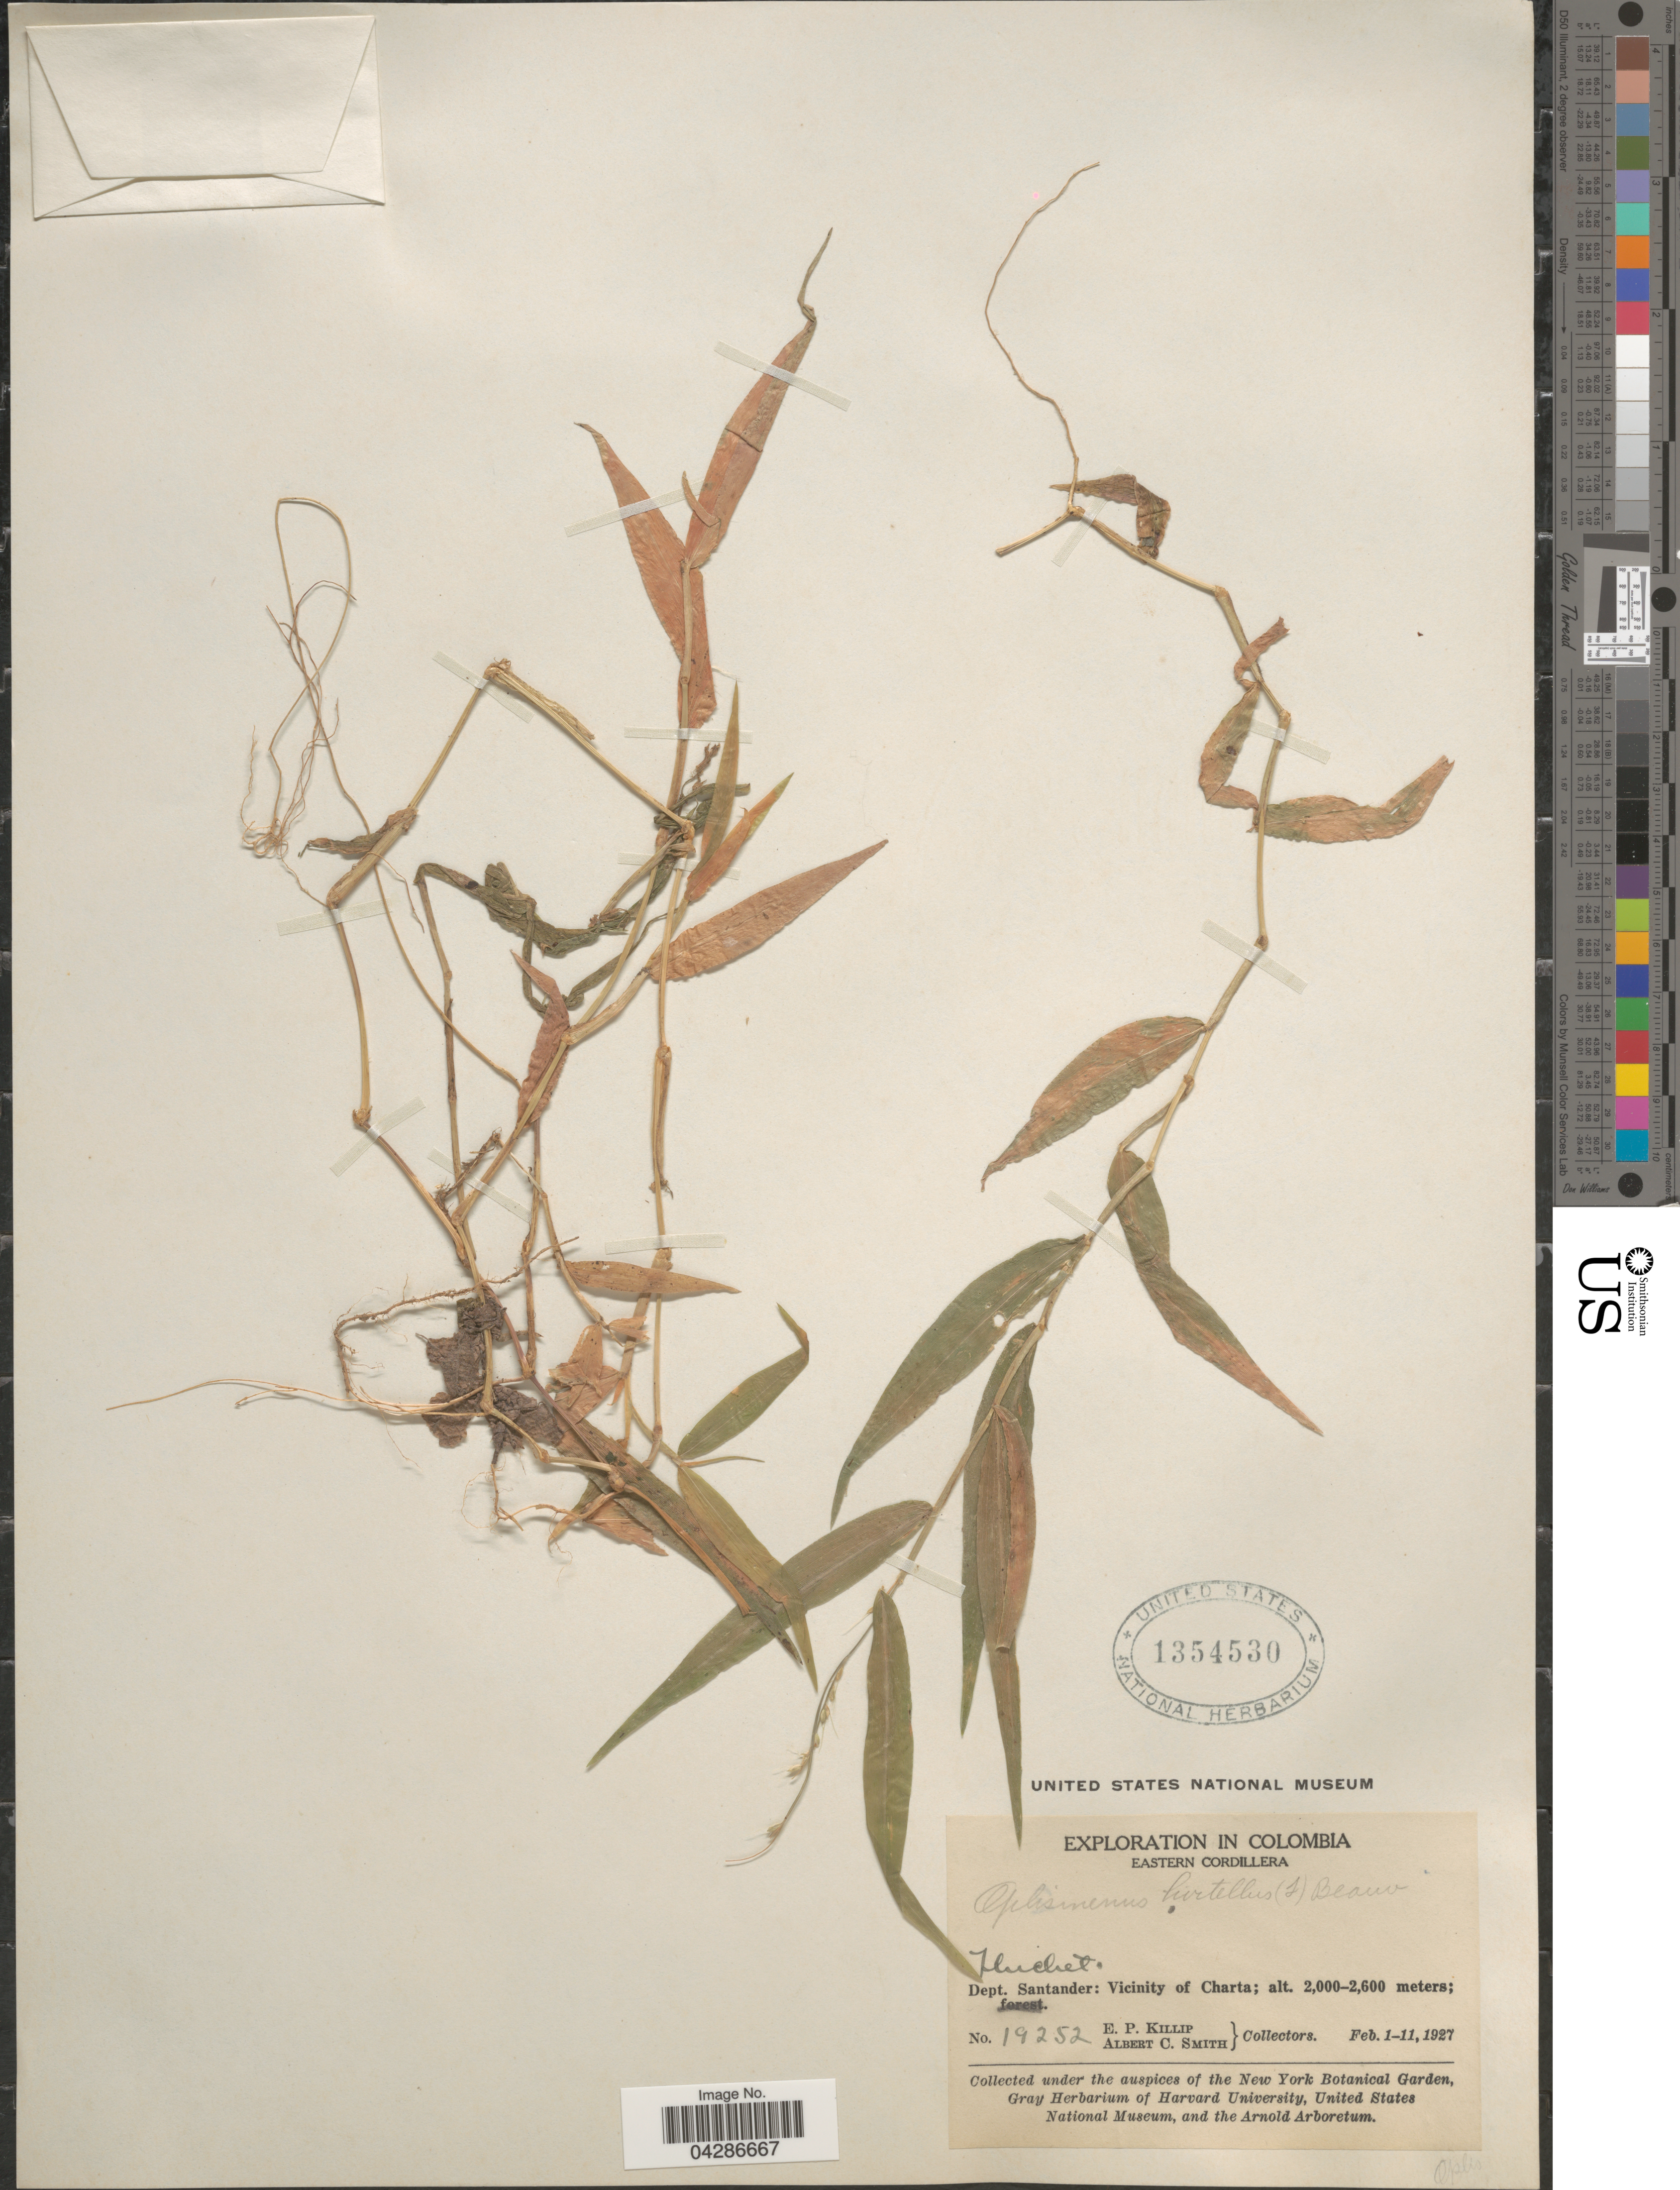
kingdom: Plantae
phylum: Tracheophyta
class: Liliopsida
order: Poales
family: Poaceae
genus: Oplismenus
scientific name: Oplismenus hirtellus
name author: (L.) P. Beauv.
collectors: E. P. Killip & A. C. Smith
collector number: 19252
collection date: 1927-02-01/1927-02-11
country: Colombia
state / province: Santander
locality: Exploration in Colombia. Eastern Cordillera. Dept. Santander: Vicinity of Charta.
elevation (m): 2000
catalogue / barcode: US 1354530